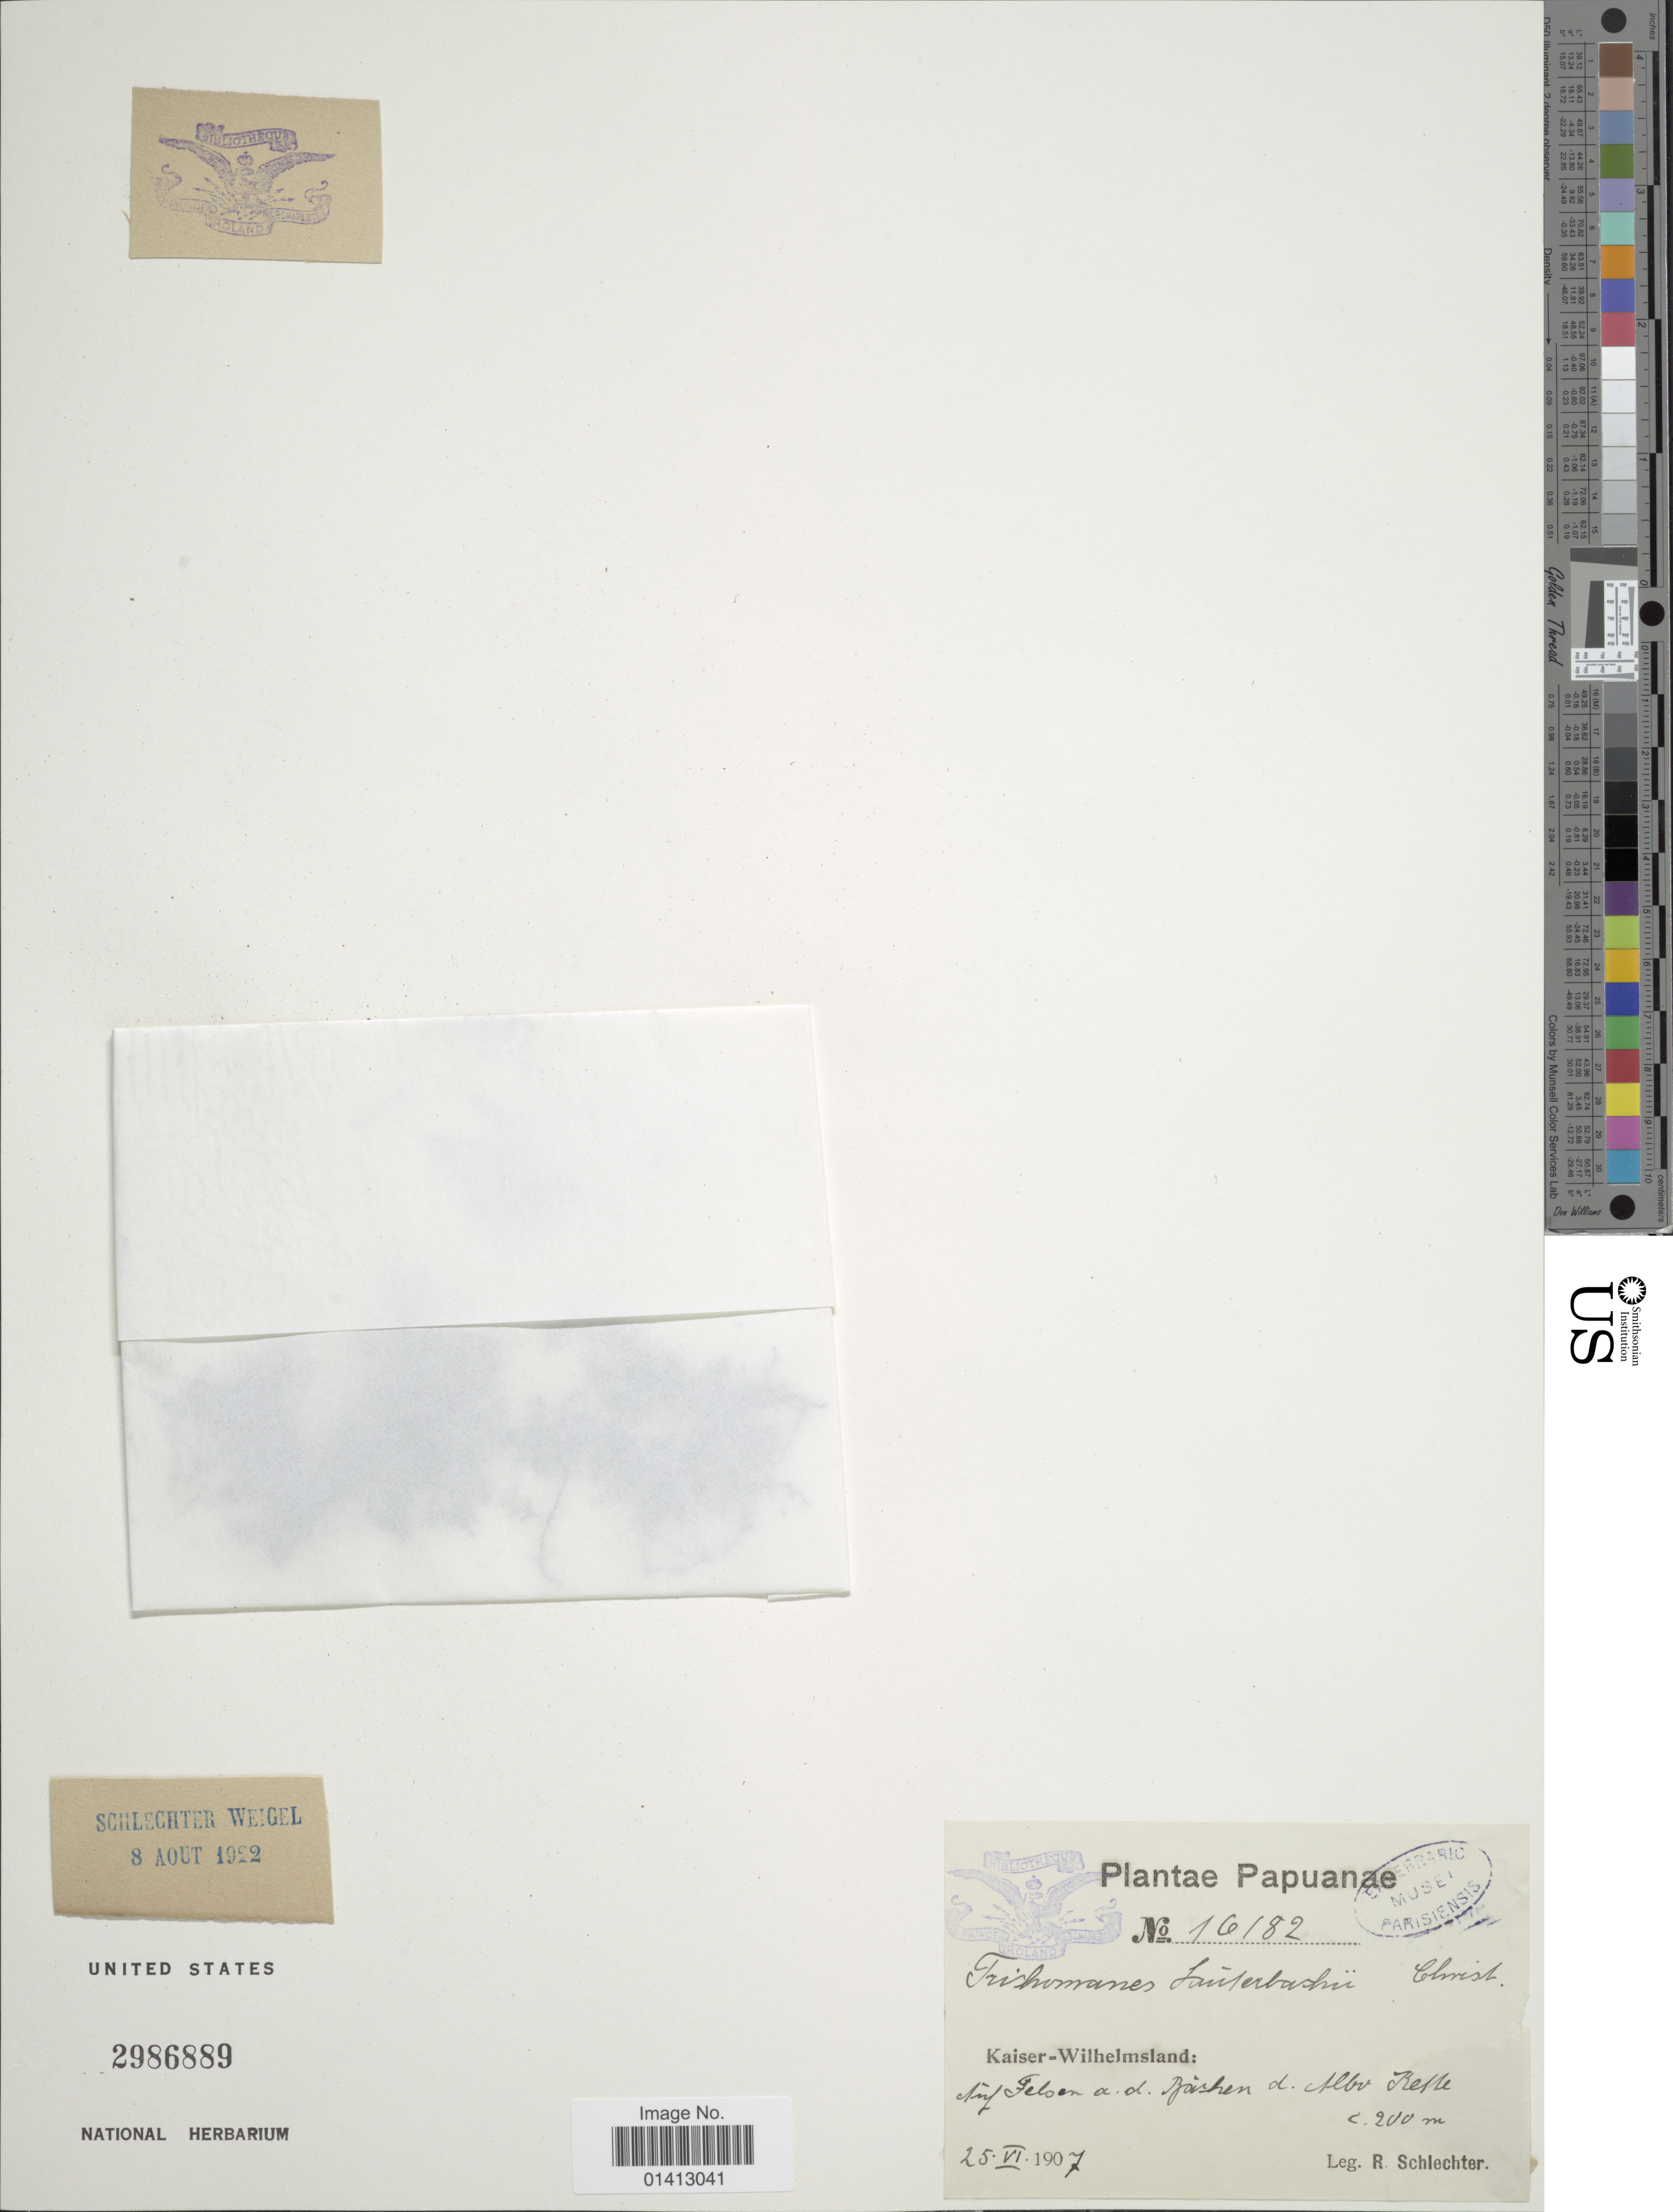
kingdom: Plantae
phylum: Tracheophyta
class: Polypodiopsida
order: Hymenophyllales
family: Hymenophyllaceae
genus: Crepidomanes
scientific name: Crepidomanes lauterbachii (Christ) comb. ined., 2015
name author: (Christ)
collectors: F. R. R. Schlechter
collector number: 16182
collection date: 1907-06-25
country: Papua New Guinea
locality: Kaiser-Wilhelmsland: Auf Felsen a.d. [illegible text]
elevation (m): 200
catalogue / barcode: US 2986889